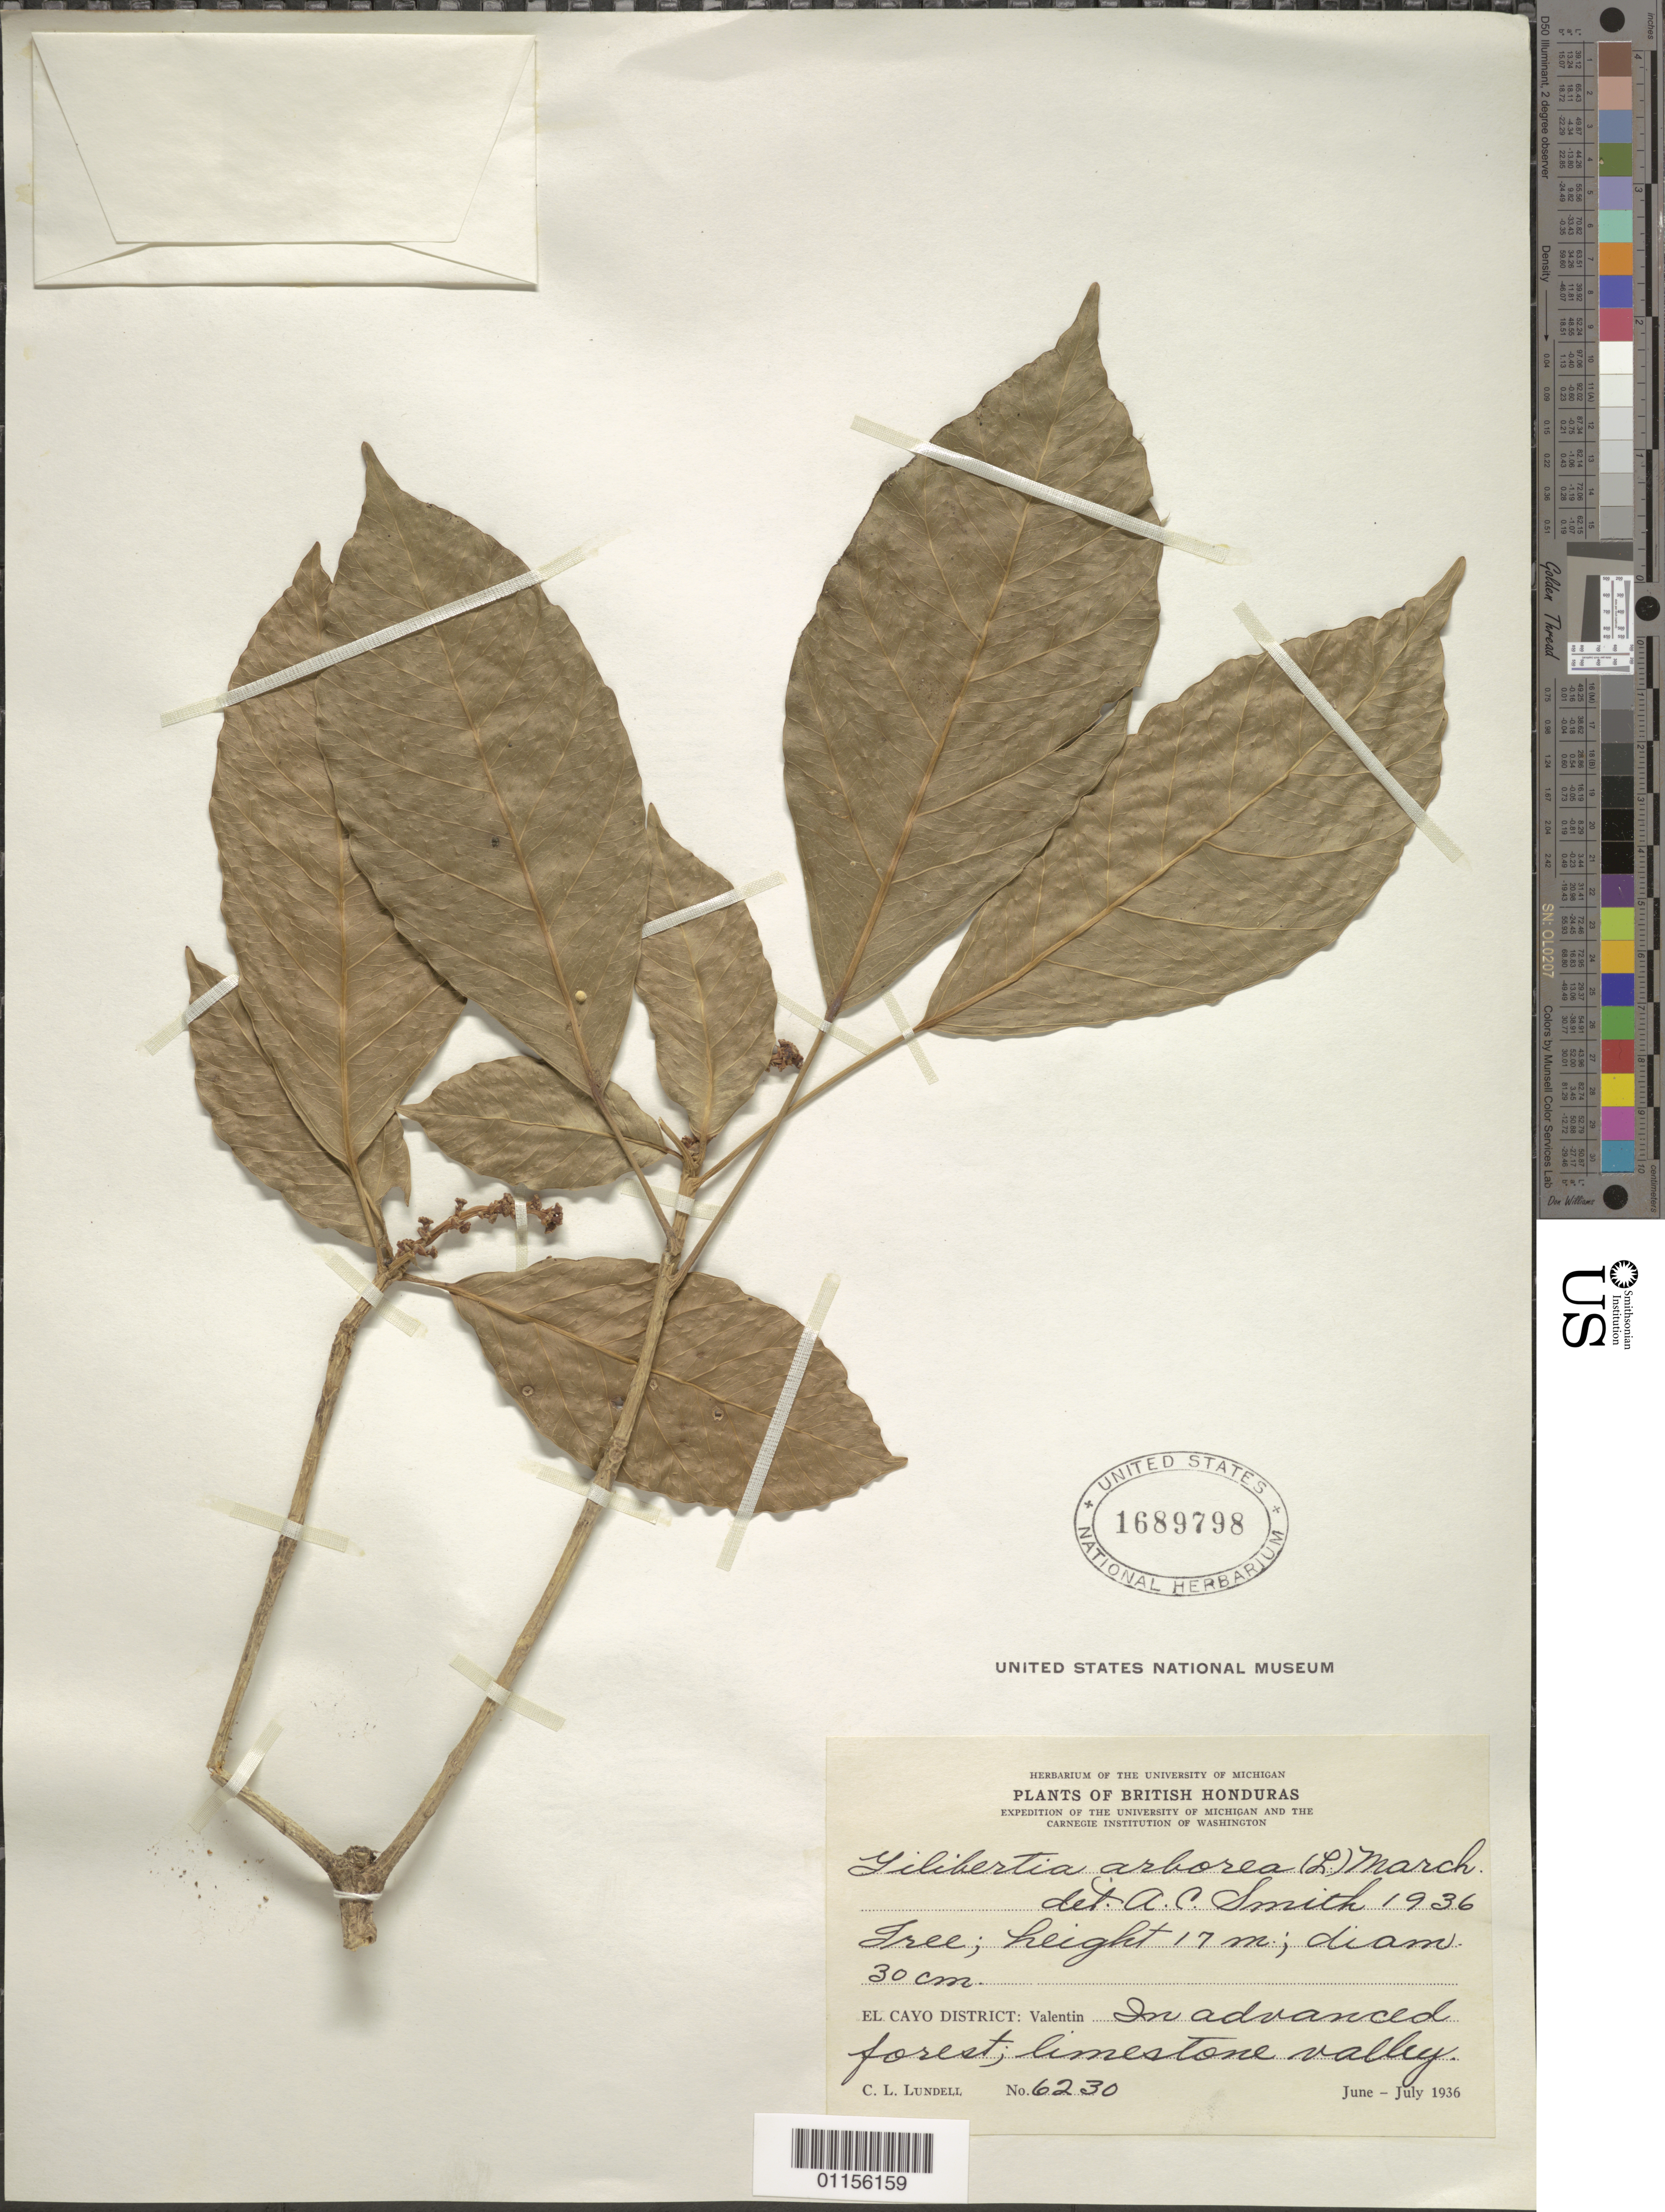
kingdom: Plantae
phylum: Tracheophyta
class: Magnoliopsida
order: Apiales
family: Araliaceae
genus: Dendropanax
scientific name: Dendropanax arboreus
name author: (L.) Decne. & Planch.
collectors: C. L. Lundell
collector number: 6230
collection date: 1936-06/1936-07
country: Belize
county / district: El Cayo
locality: Valentin.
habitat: Tree, in advanced forest, limestone valley.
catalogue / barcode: US 1689798